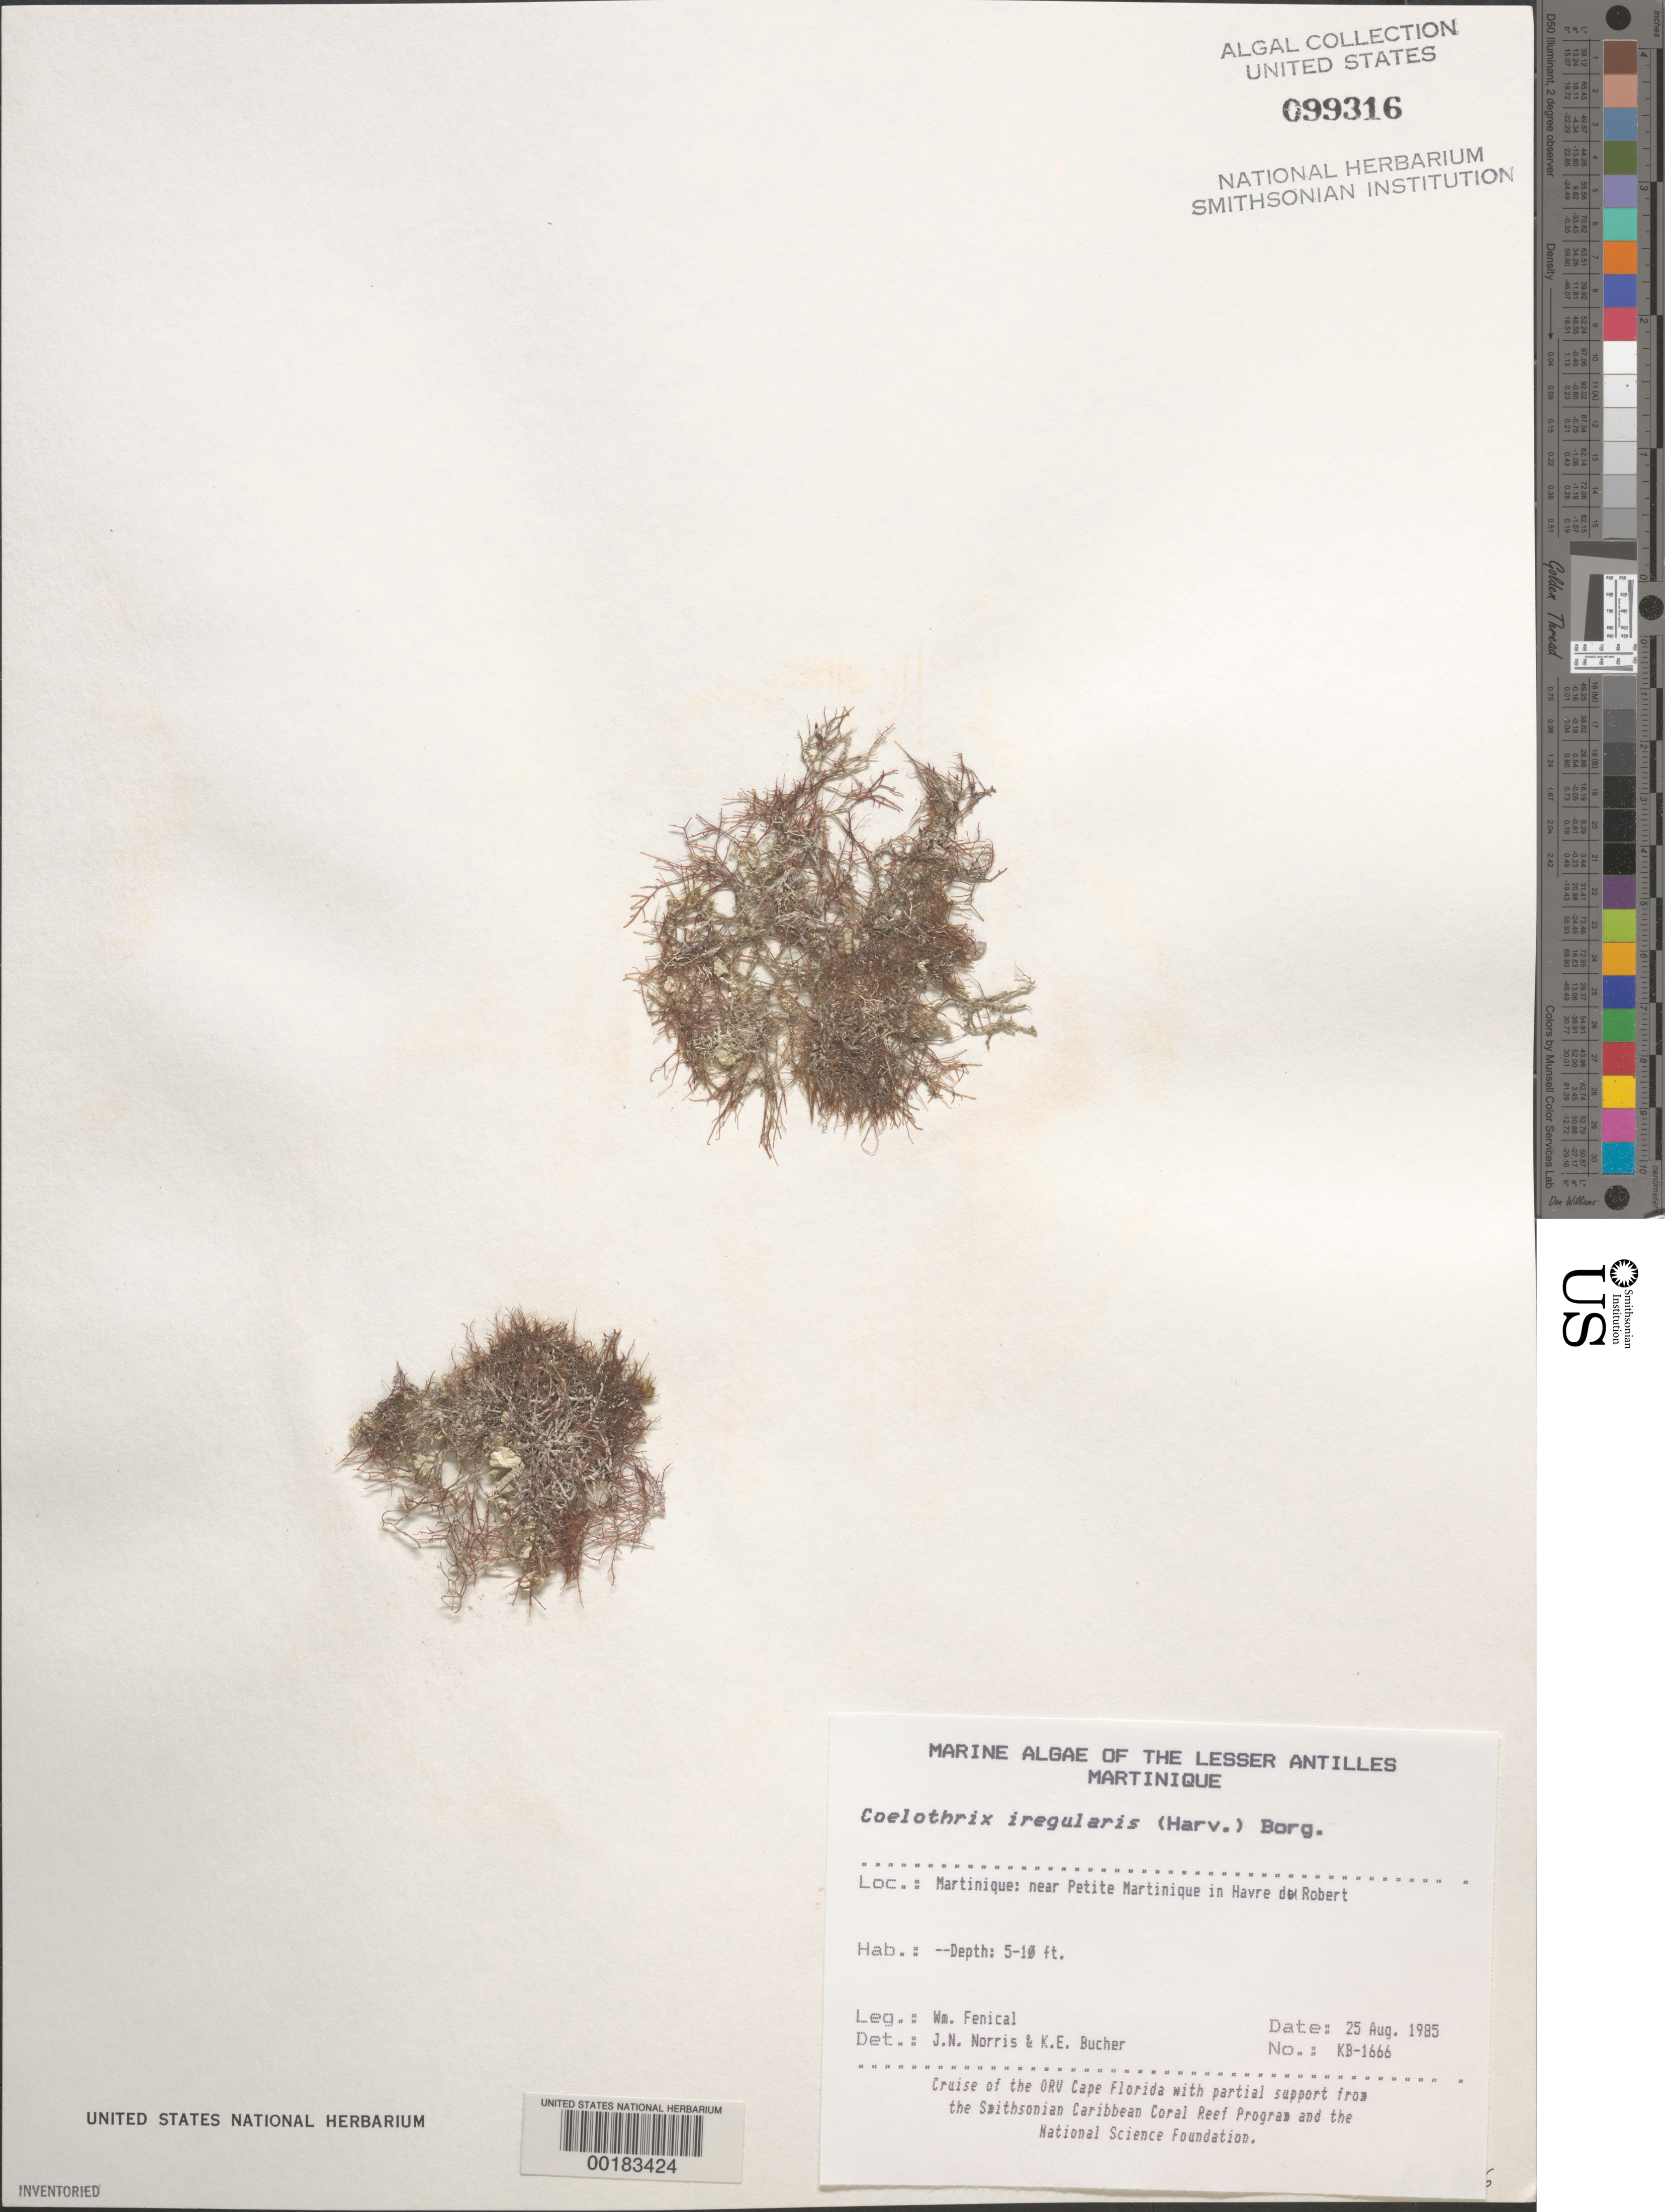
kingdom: Plantae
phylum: Rhodophyta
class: Florideophyceae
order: Rhodymeniales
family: Champiaceae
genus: Coelothrix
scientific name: Coelothrix irregularis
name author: (Harv.) Børgesen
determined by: Norris, J. N.; Bucher, K. E.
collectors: W. Fenical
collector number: Kb-1666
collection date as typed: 25 Aug 1985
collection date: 1985-08-25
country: Martinique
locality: Near Petite Martinique, Havre du Robert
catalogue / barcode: US 99316